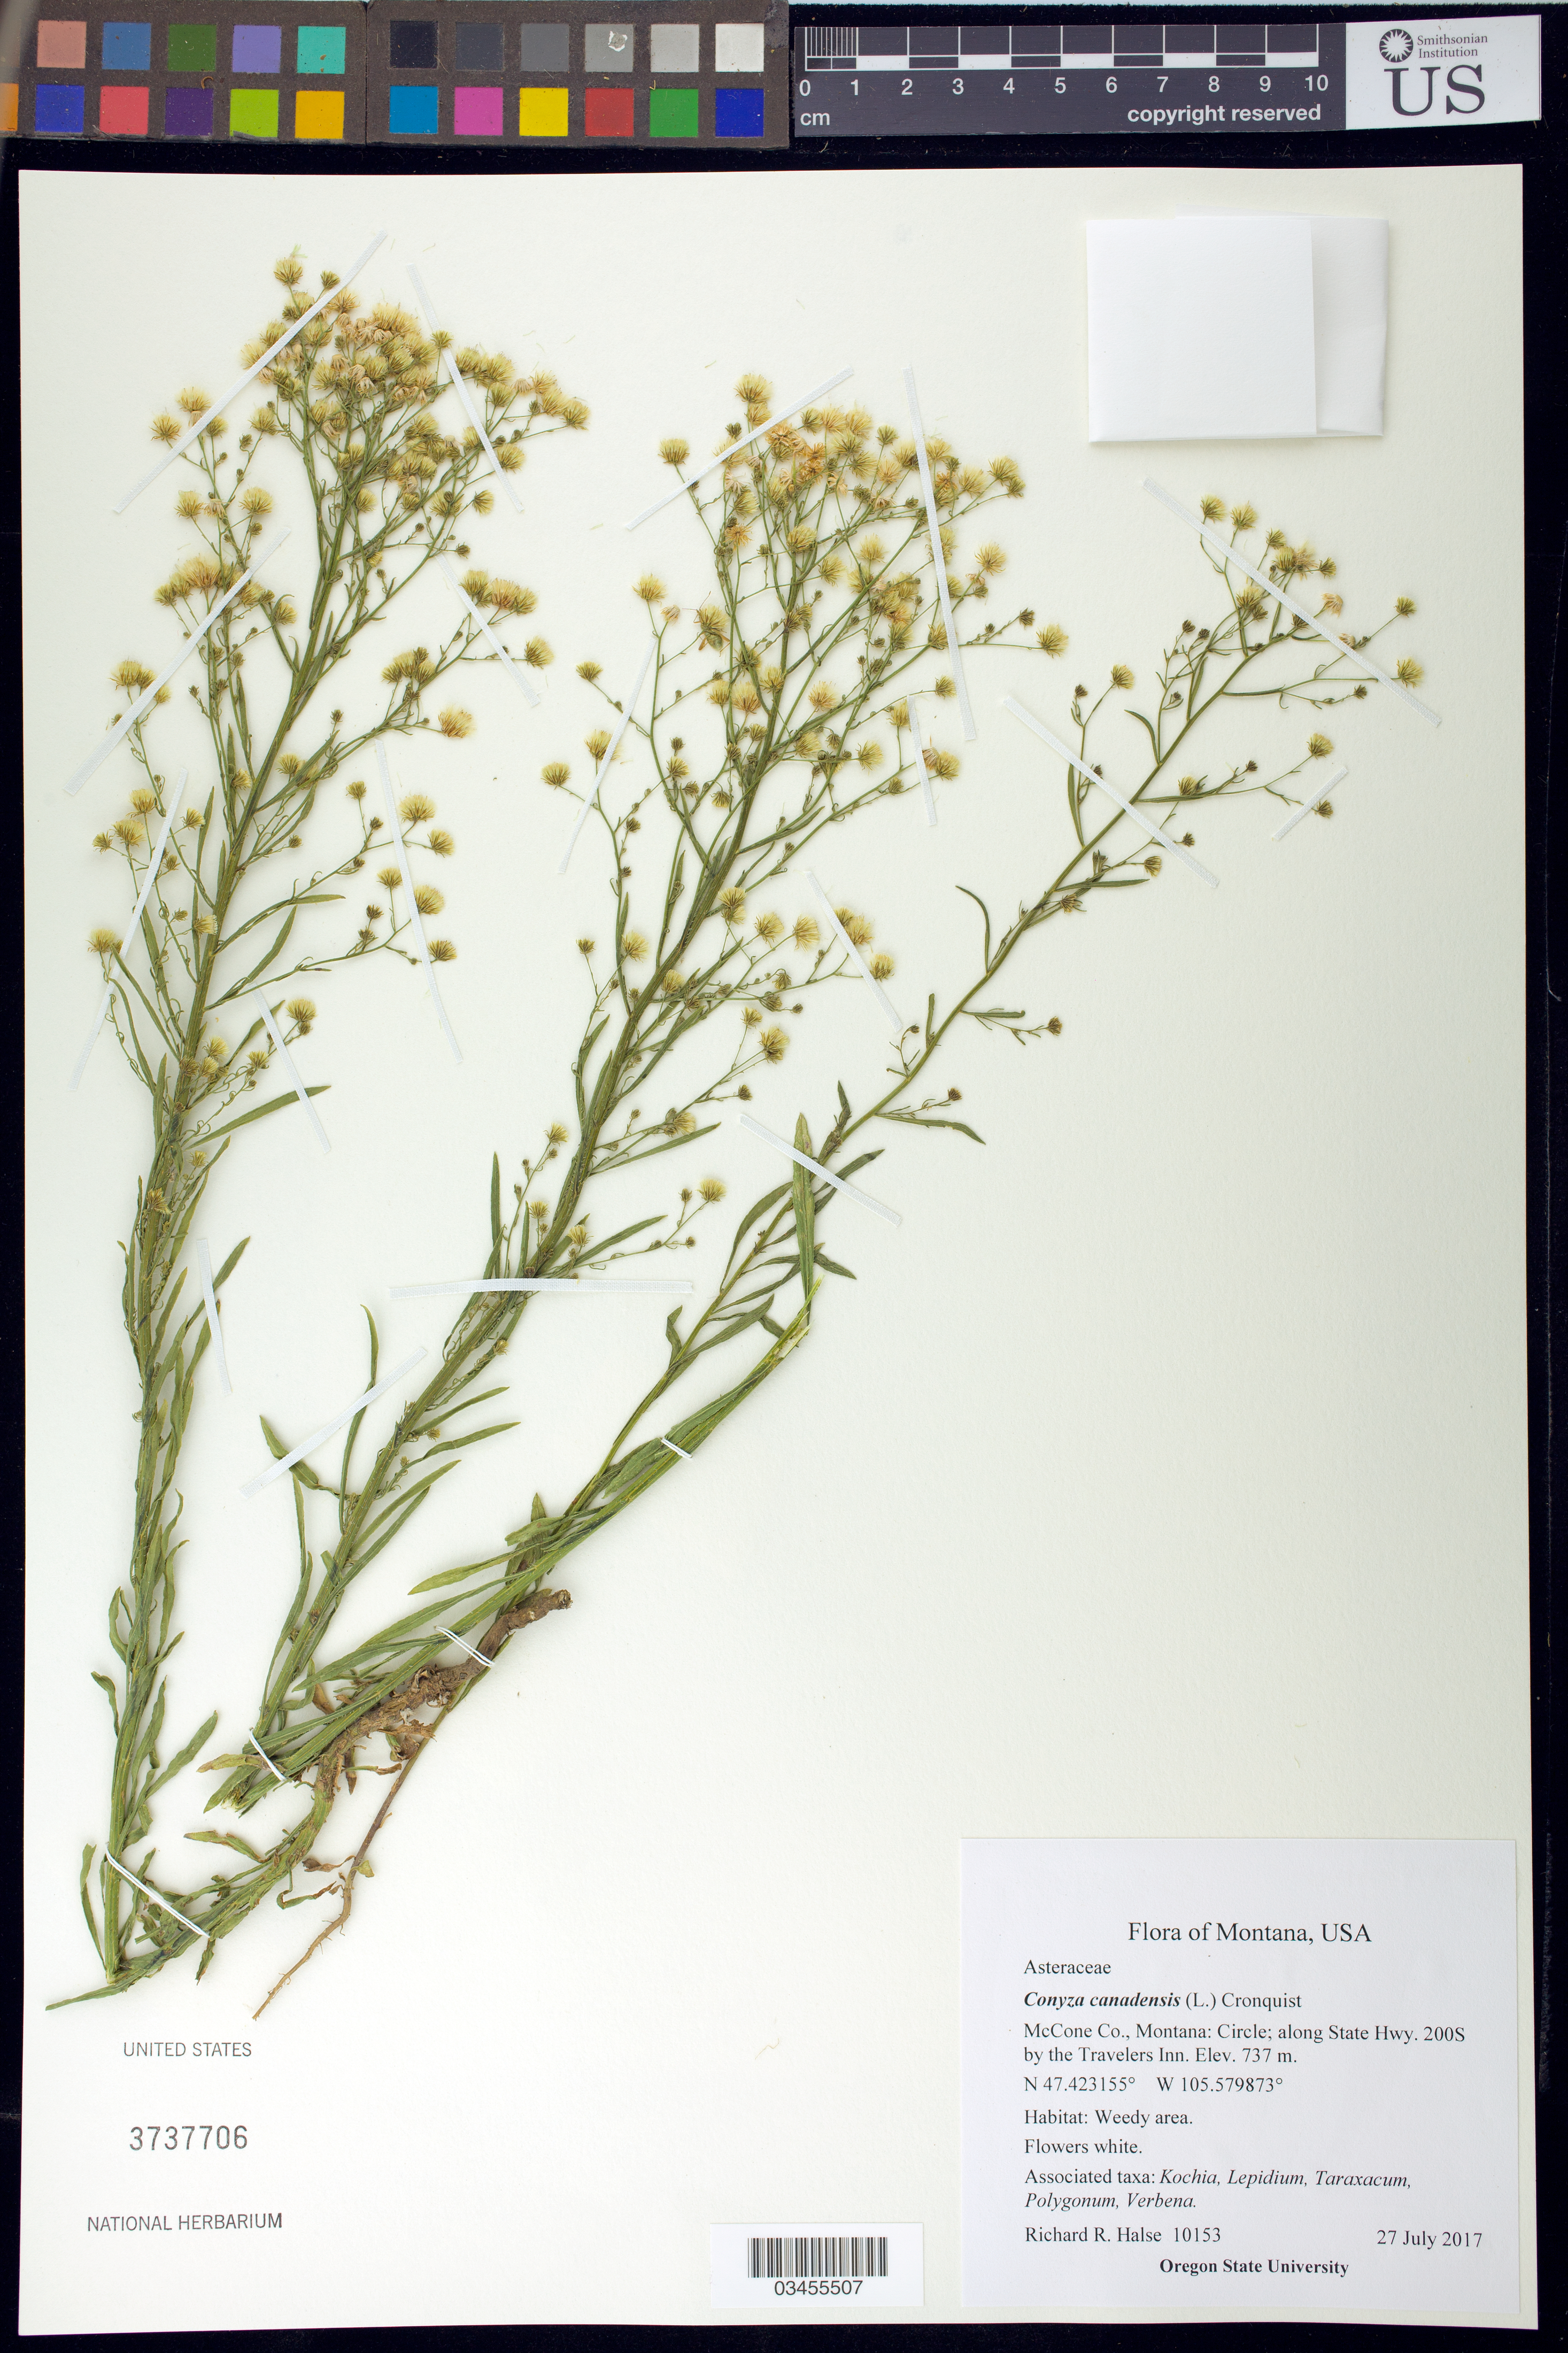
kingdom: Plantae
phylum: Tracheophyta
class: Magnoliopsida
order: Asterales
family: Asteraceae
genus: Conyza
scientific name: Conyza canadensis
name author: (L.) Cronq.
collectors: R. Halse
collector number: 10153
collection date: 2017-07-27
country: United States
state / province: Montana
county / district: McCone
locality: Circle, along State Hwy., 200S by the Travelers Inn.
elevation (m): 737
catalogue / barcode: US 3737706